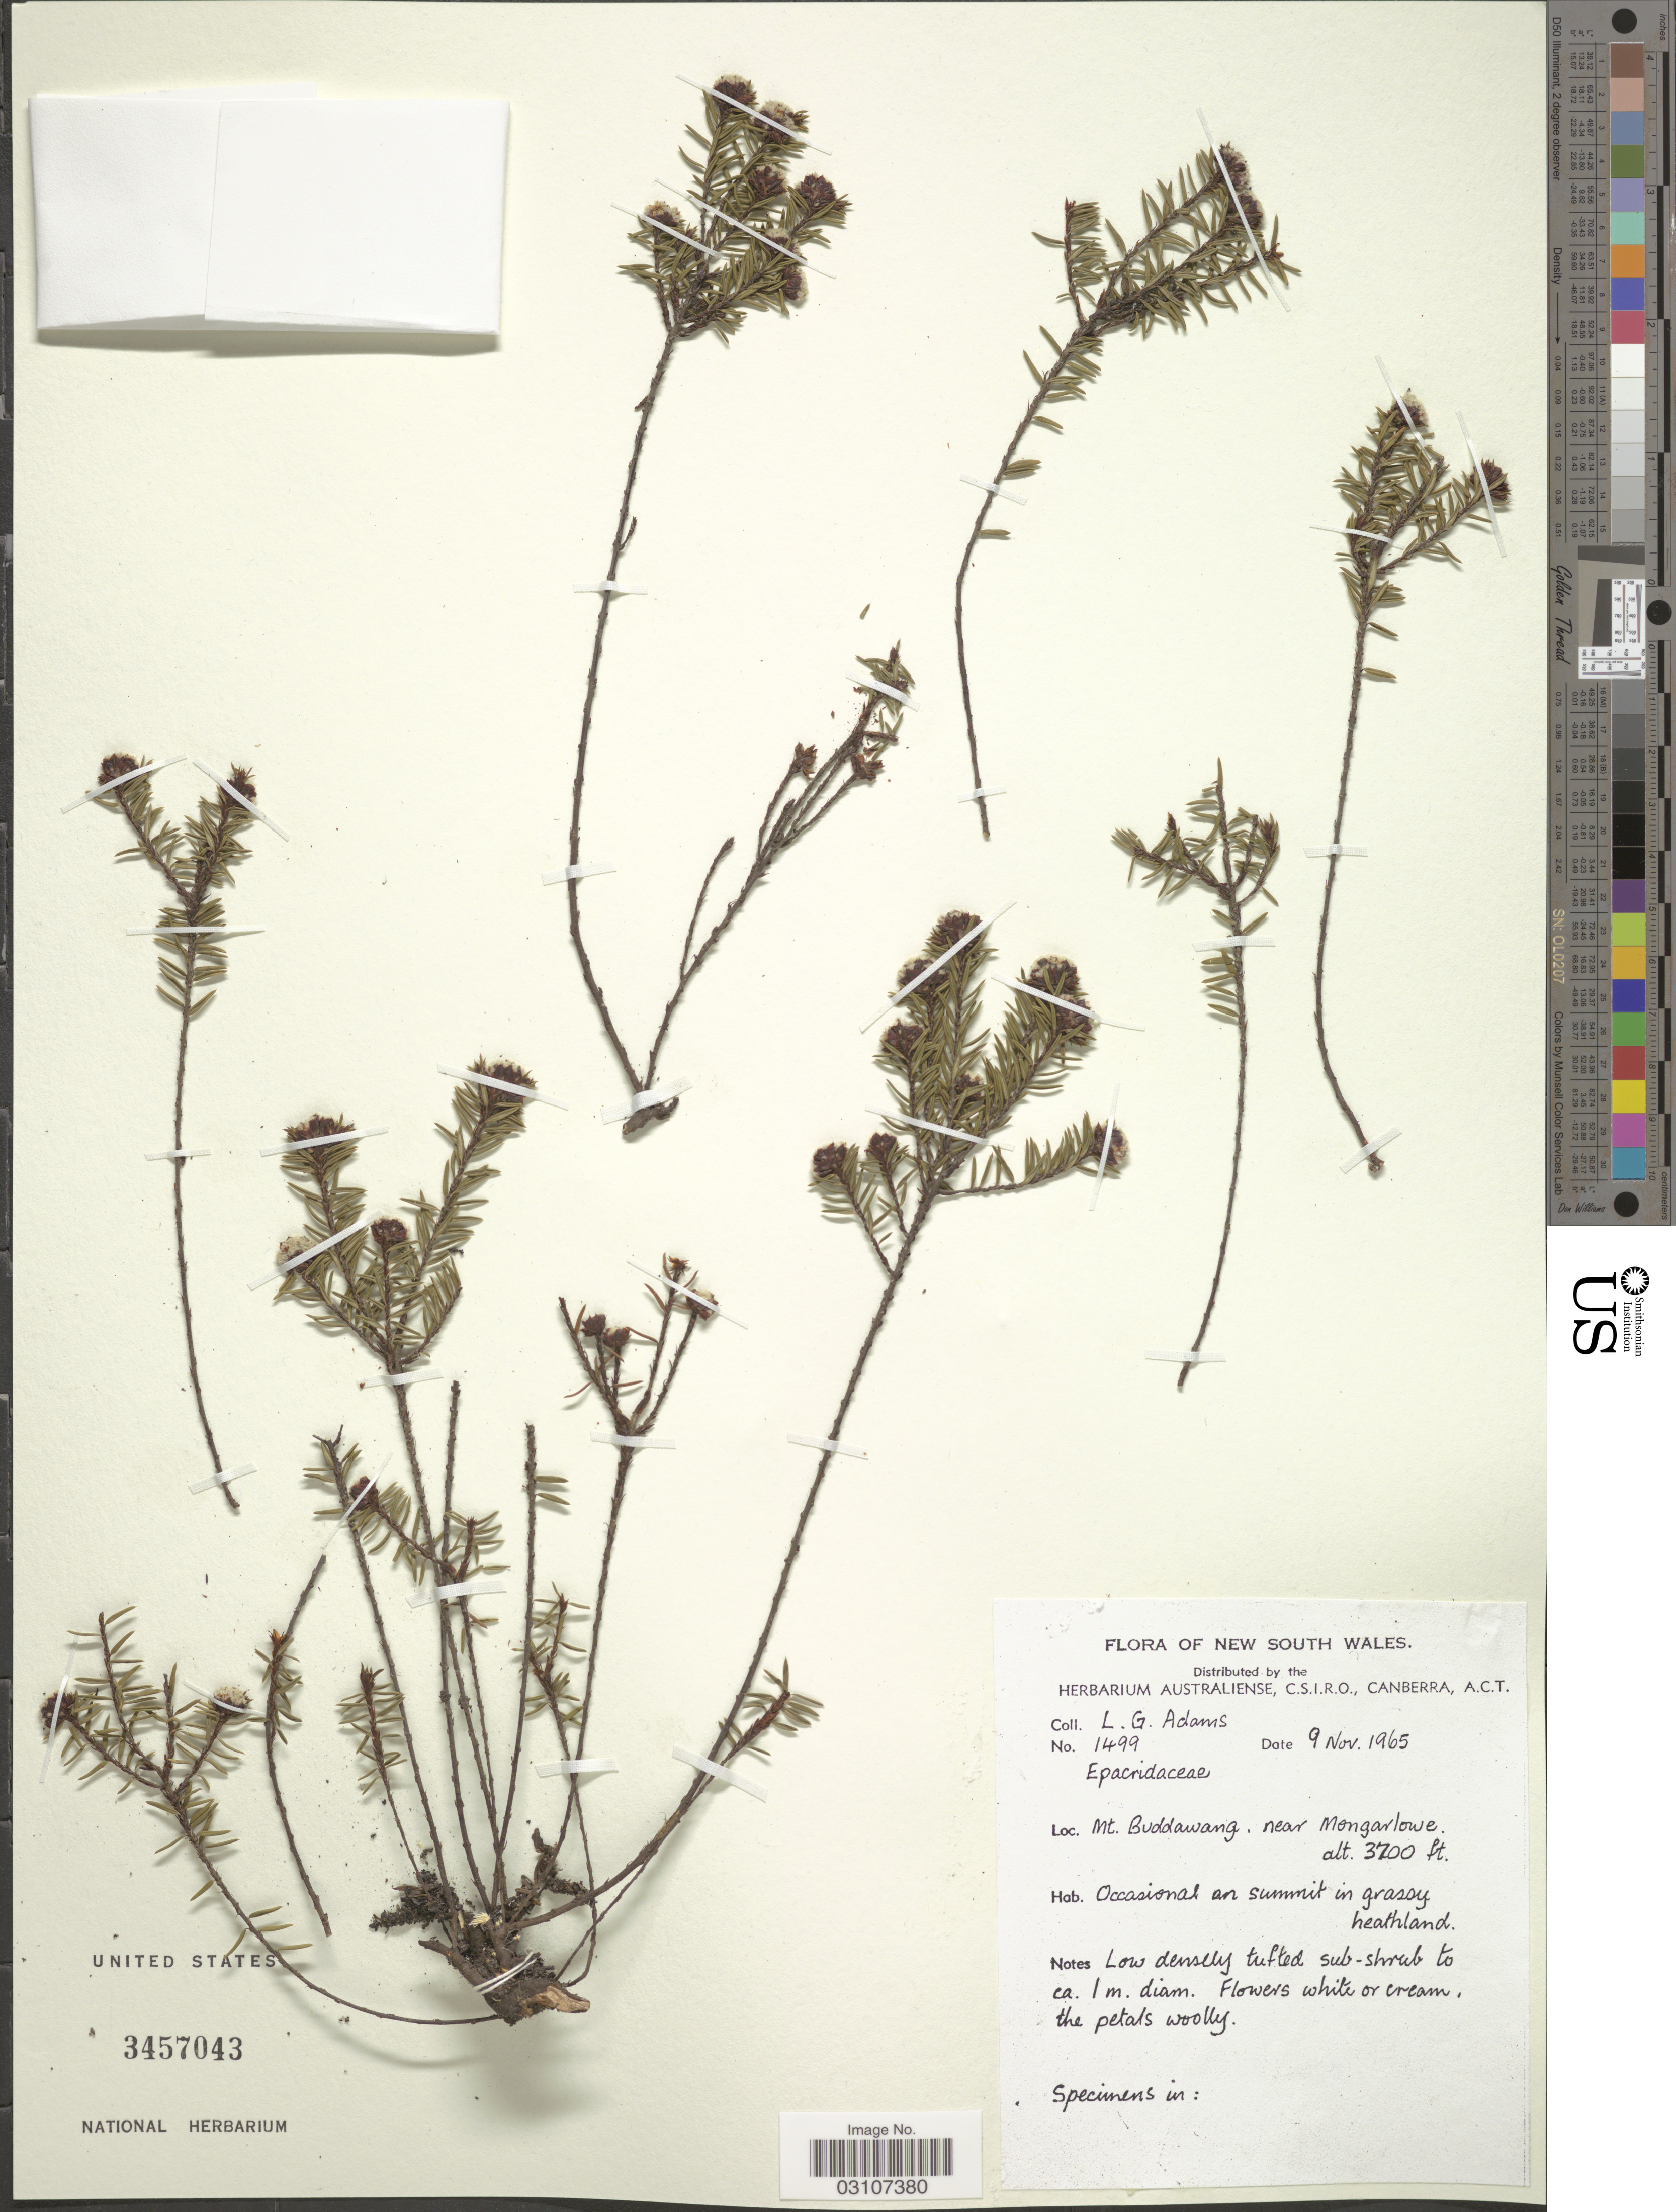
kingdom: Plantae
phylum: Tracheophyta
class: Magnoliopsida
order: Ericales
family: Ericaceae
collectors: L. G. Adams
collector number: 1499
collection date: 1965-11-09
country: Australia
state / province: New South Wales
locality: Mt. Buddawang, near Mongarlowe.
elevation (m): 1128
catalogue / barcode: US 3457043